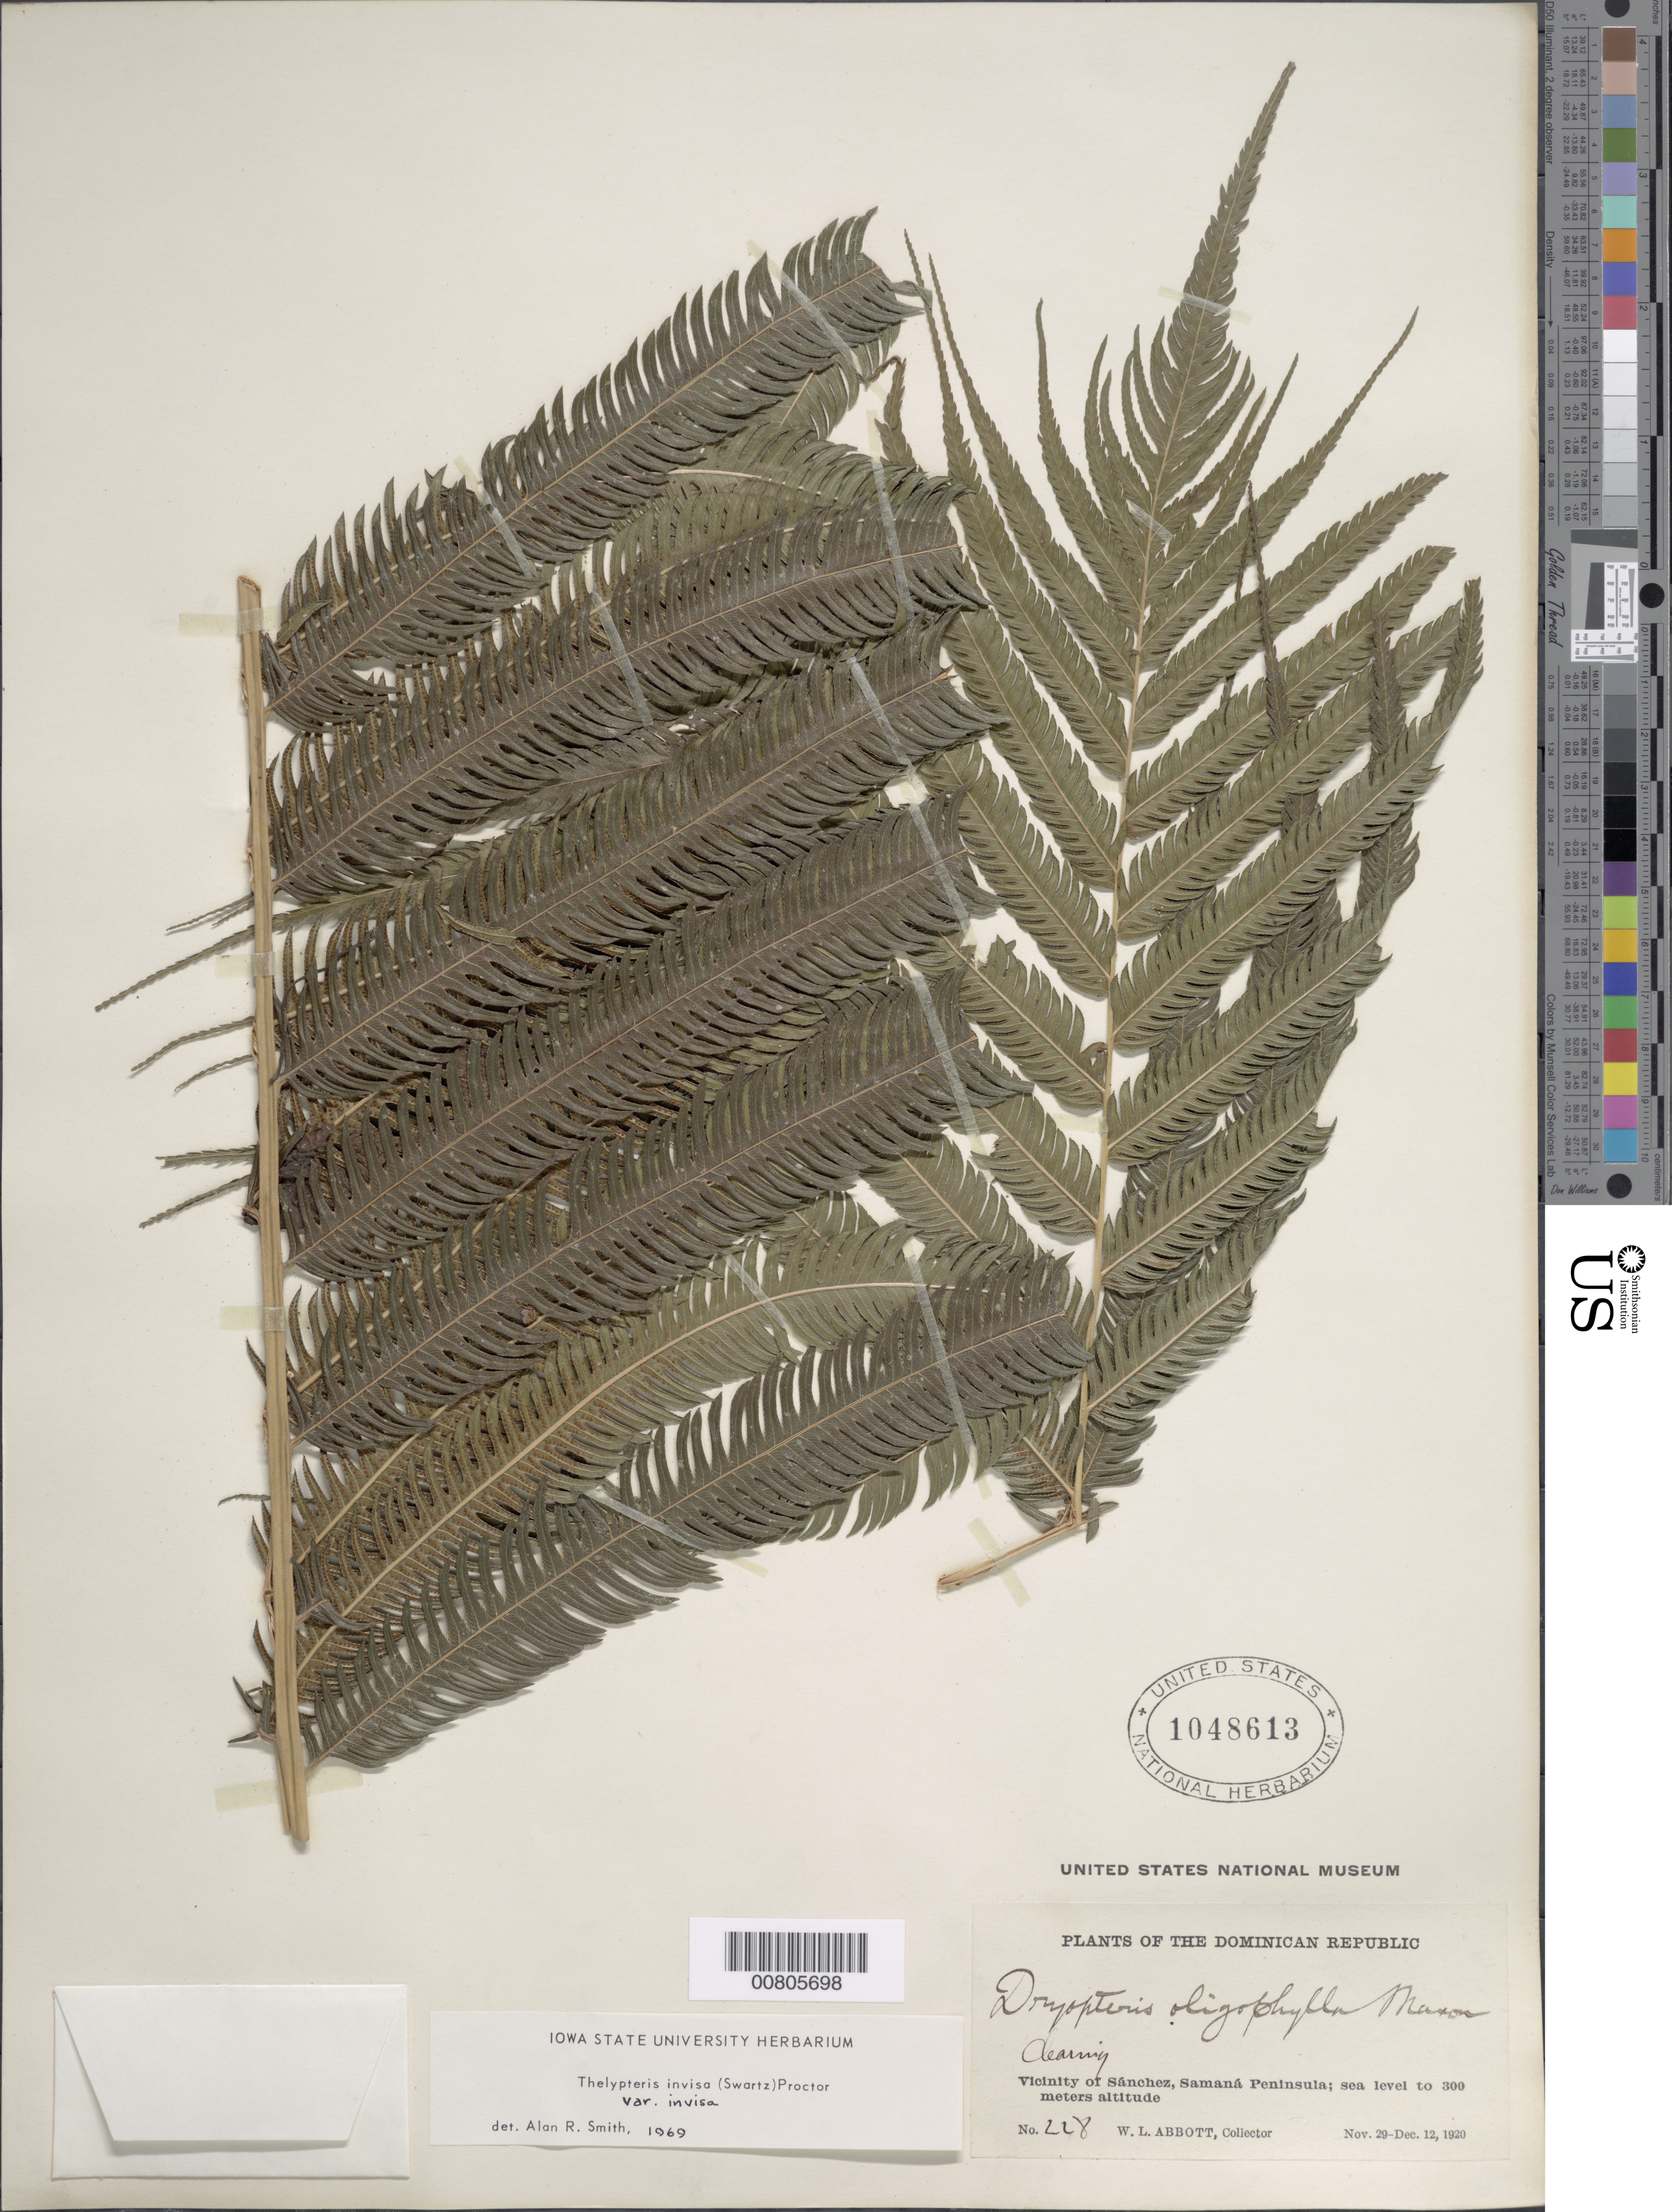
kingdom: Plantae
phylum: Tracheophyta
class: Polypodiopsida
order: Polypodiales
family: Thelypteridaceae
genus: Cyclosorus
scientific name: Cyclosorus grandis (A.R. Sm.) comb. nov., ined 2015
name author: (A.R. Sm.)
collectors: W. L. Abbott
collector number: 228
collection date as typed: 29 Dec 1920 to 12 Dec 1920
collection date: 1920-12-12/1920-12-29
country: Dominican Republic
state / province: Samana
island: Hispaniola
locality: Sánchez, Samaná Peninsula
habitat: Clearing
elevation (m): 0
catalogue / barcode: US 1048613